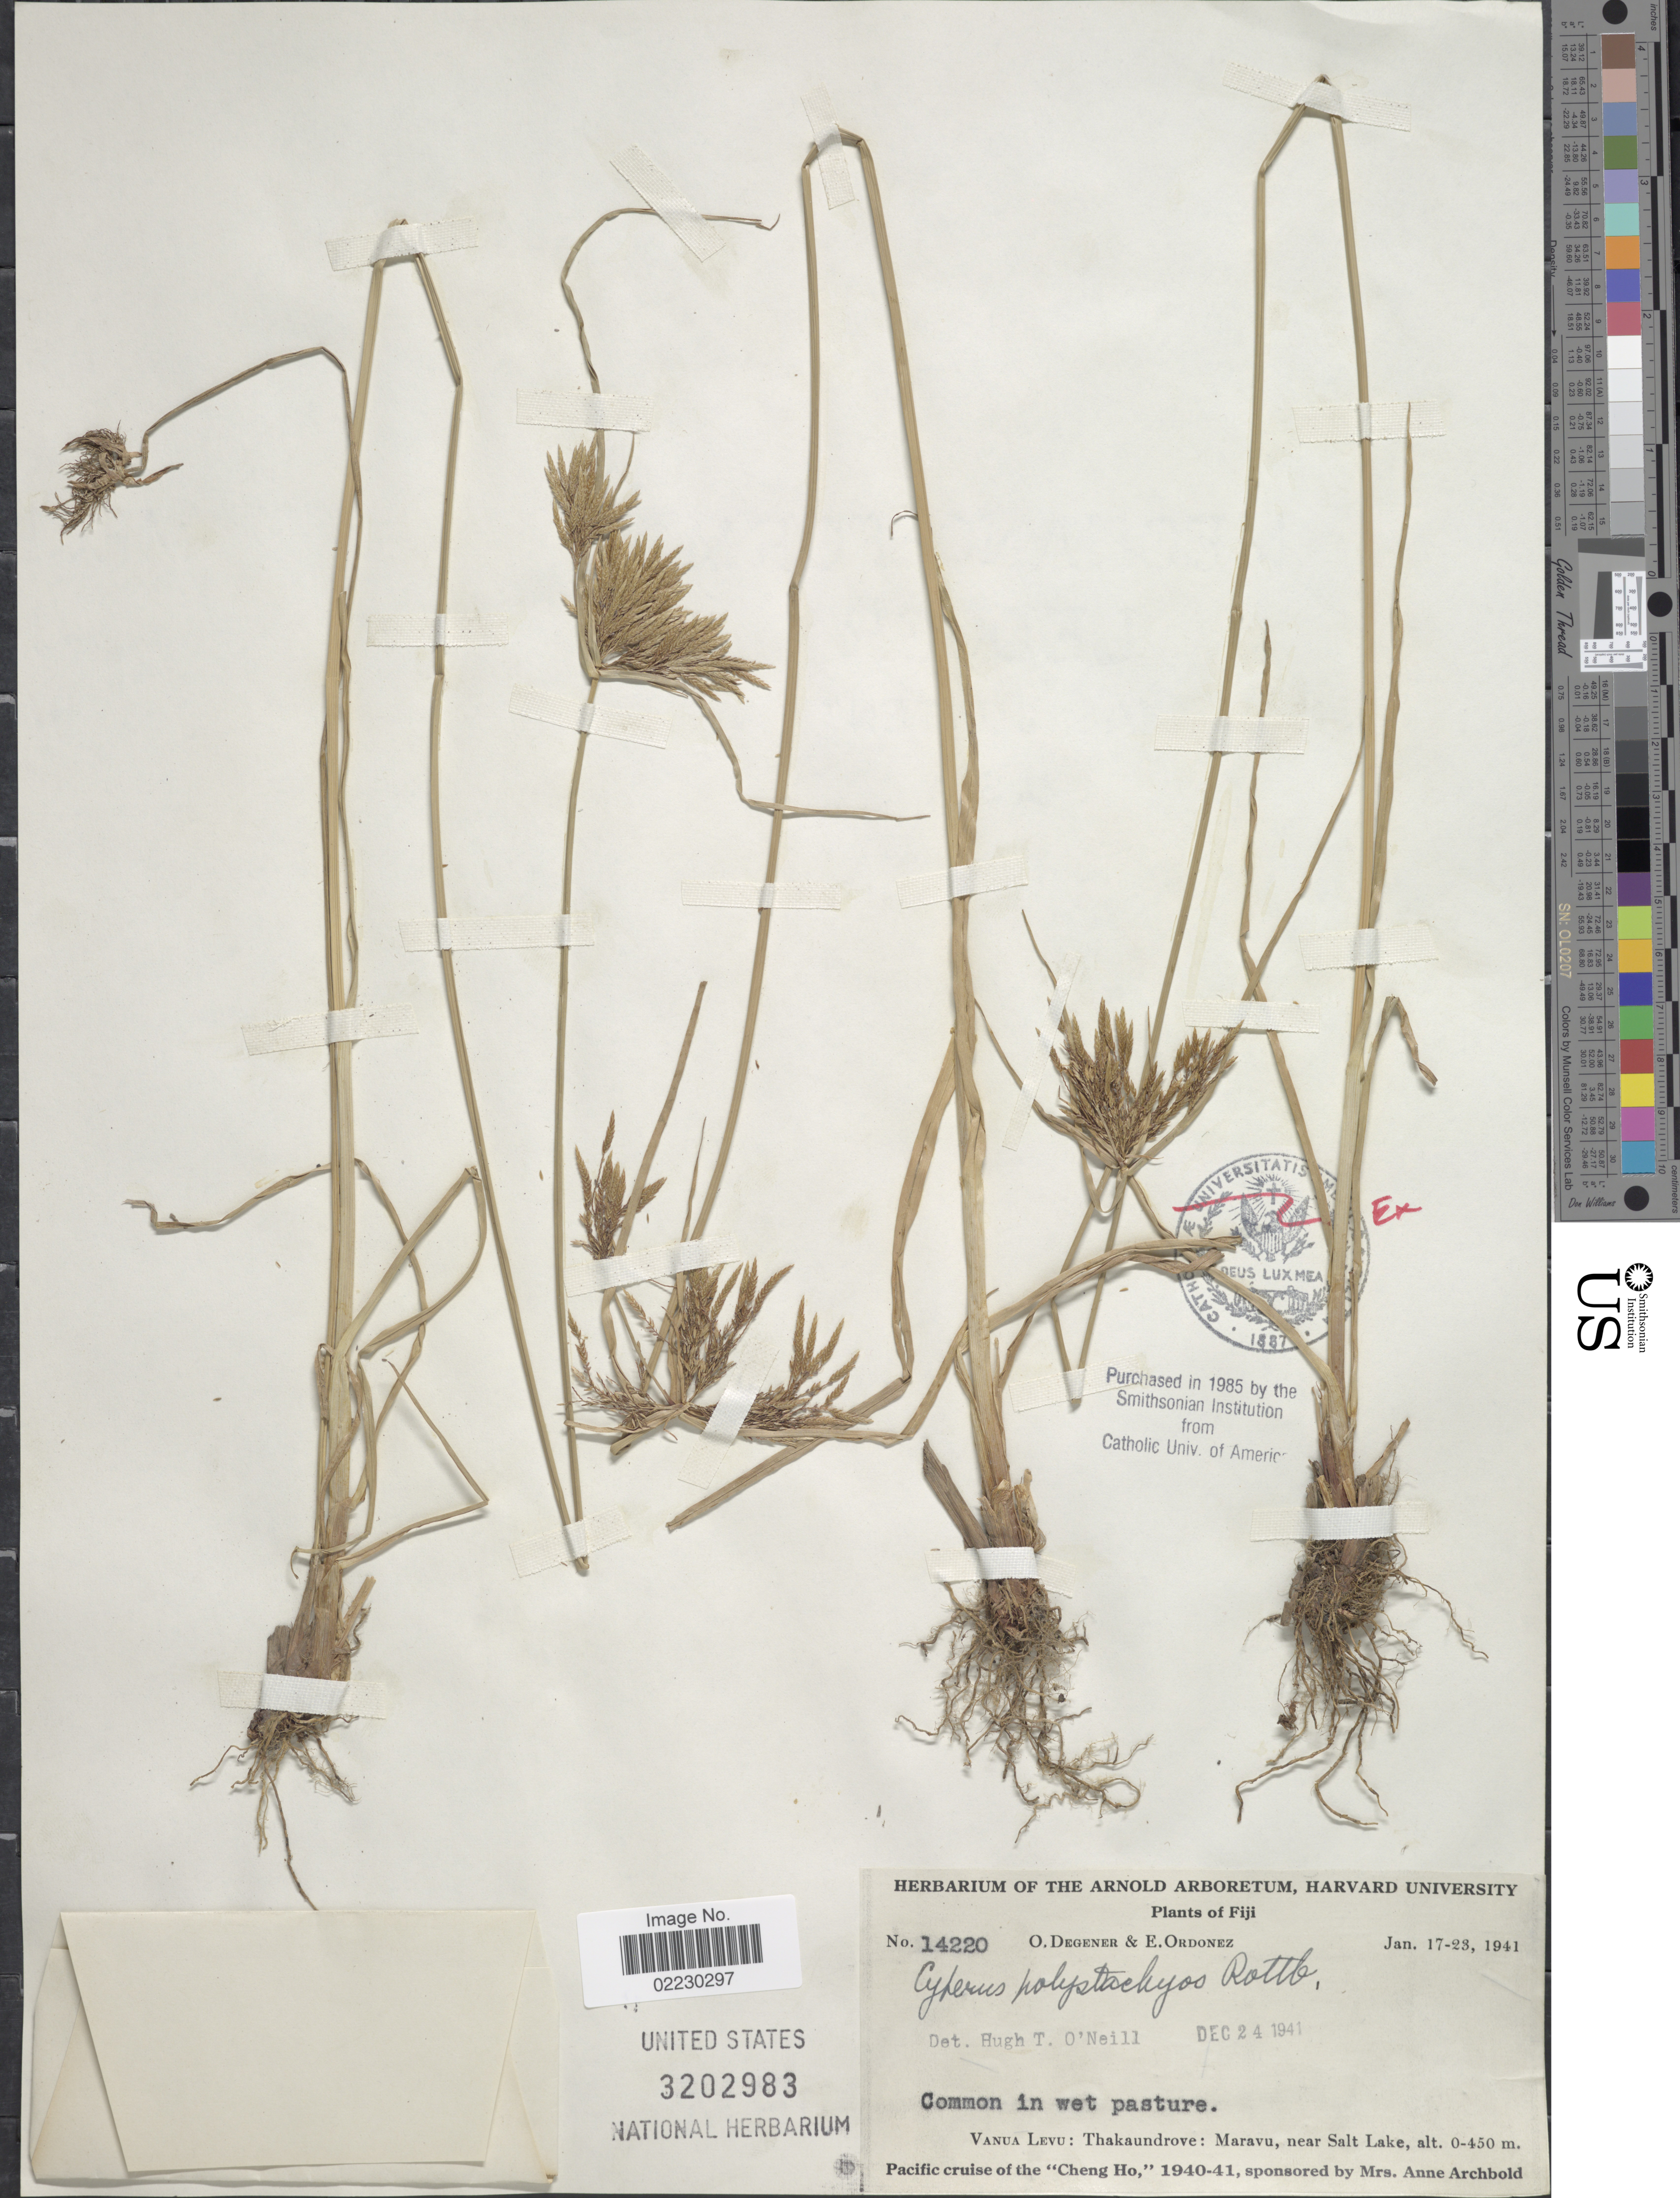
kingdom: Plantae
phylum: Tracheophyta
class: Liliopsida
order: Poales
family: Cyperaceae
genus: Cyperus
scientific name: Cyperus polystachyos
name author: Rottb.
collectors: O. Degener & E. Ordonez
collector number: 14220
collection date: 1941-01-17/1941-01-23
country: Fiji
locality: In wet pasture, Vanua Levu: Thakaundrove: Maravu, near Salt Lake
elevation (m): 0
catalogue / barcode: US 3202983